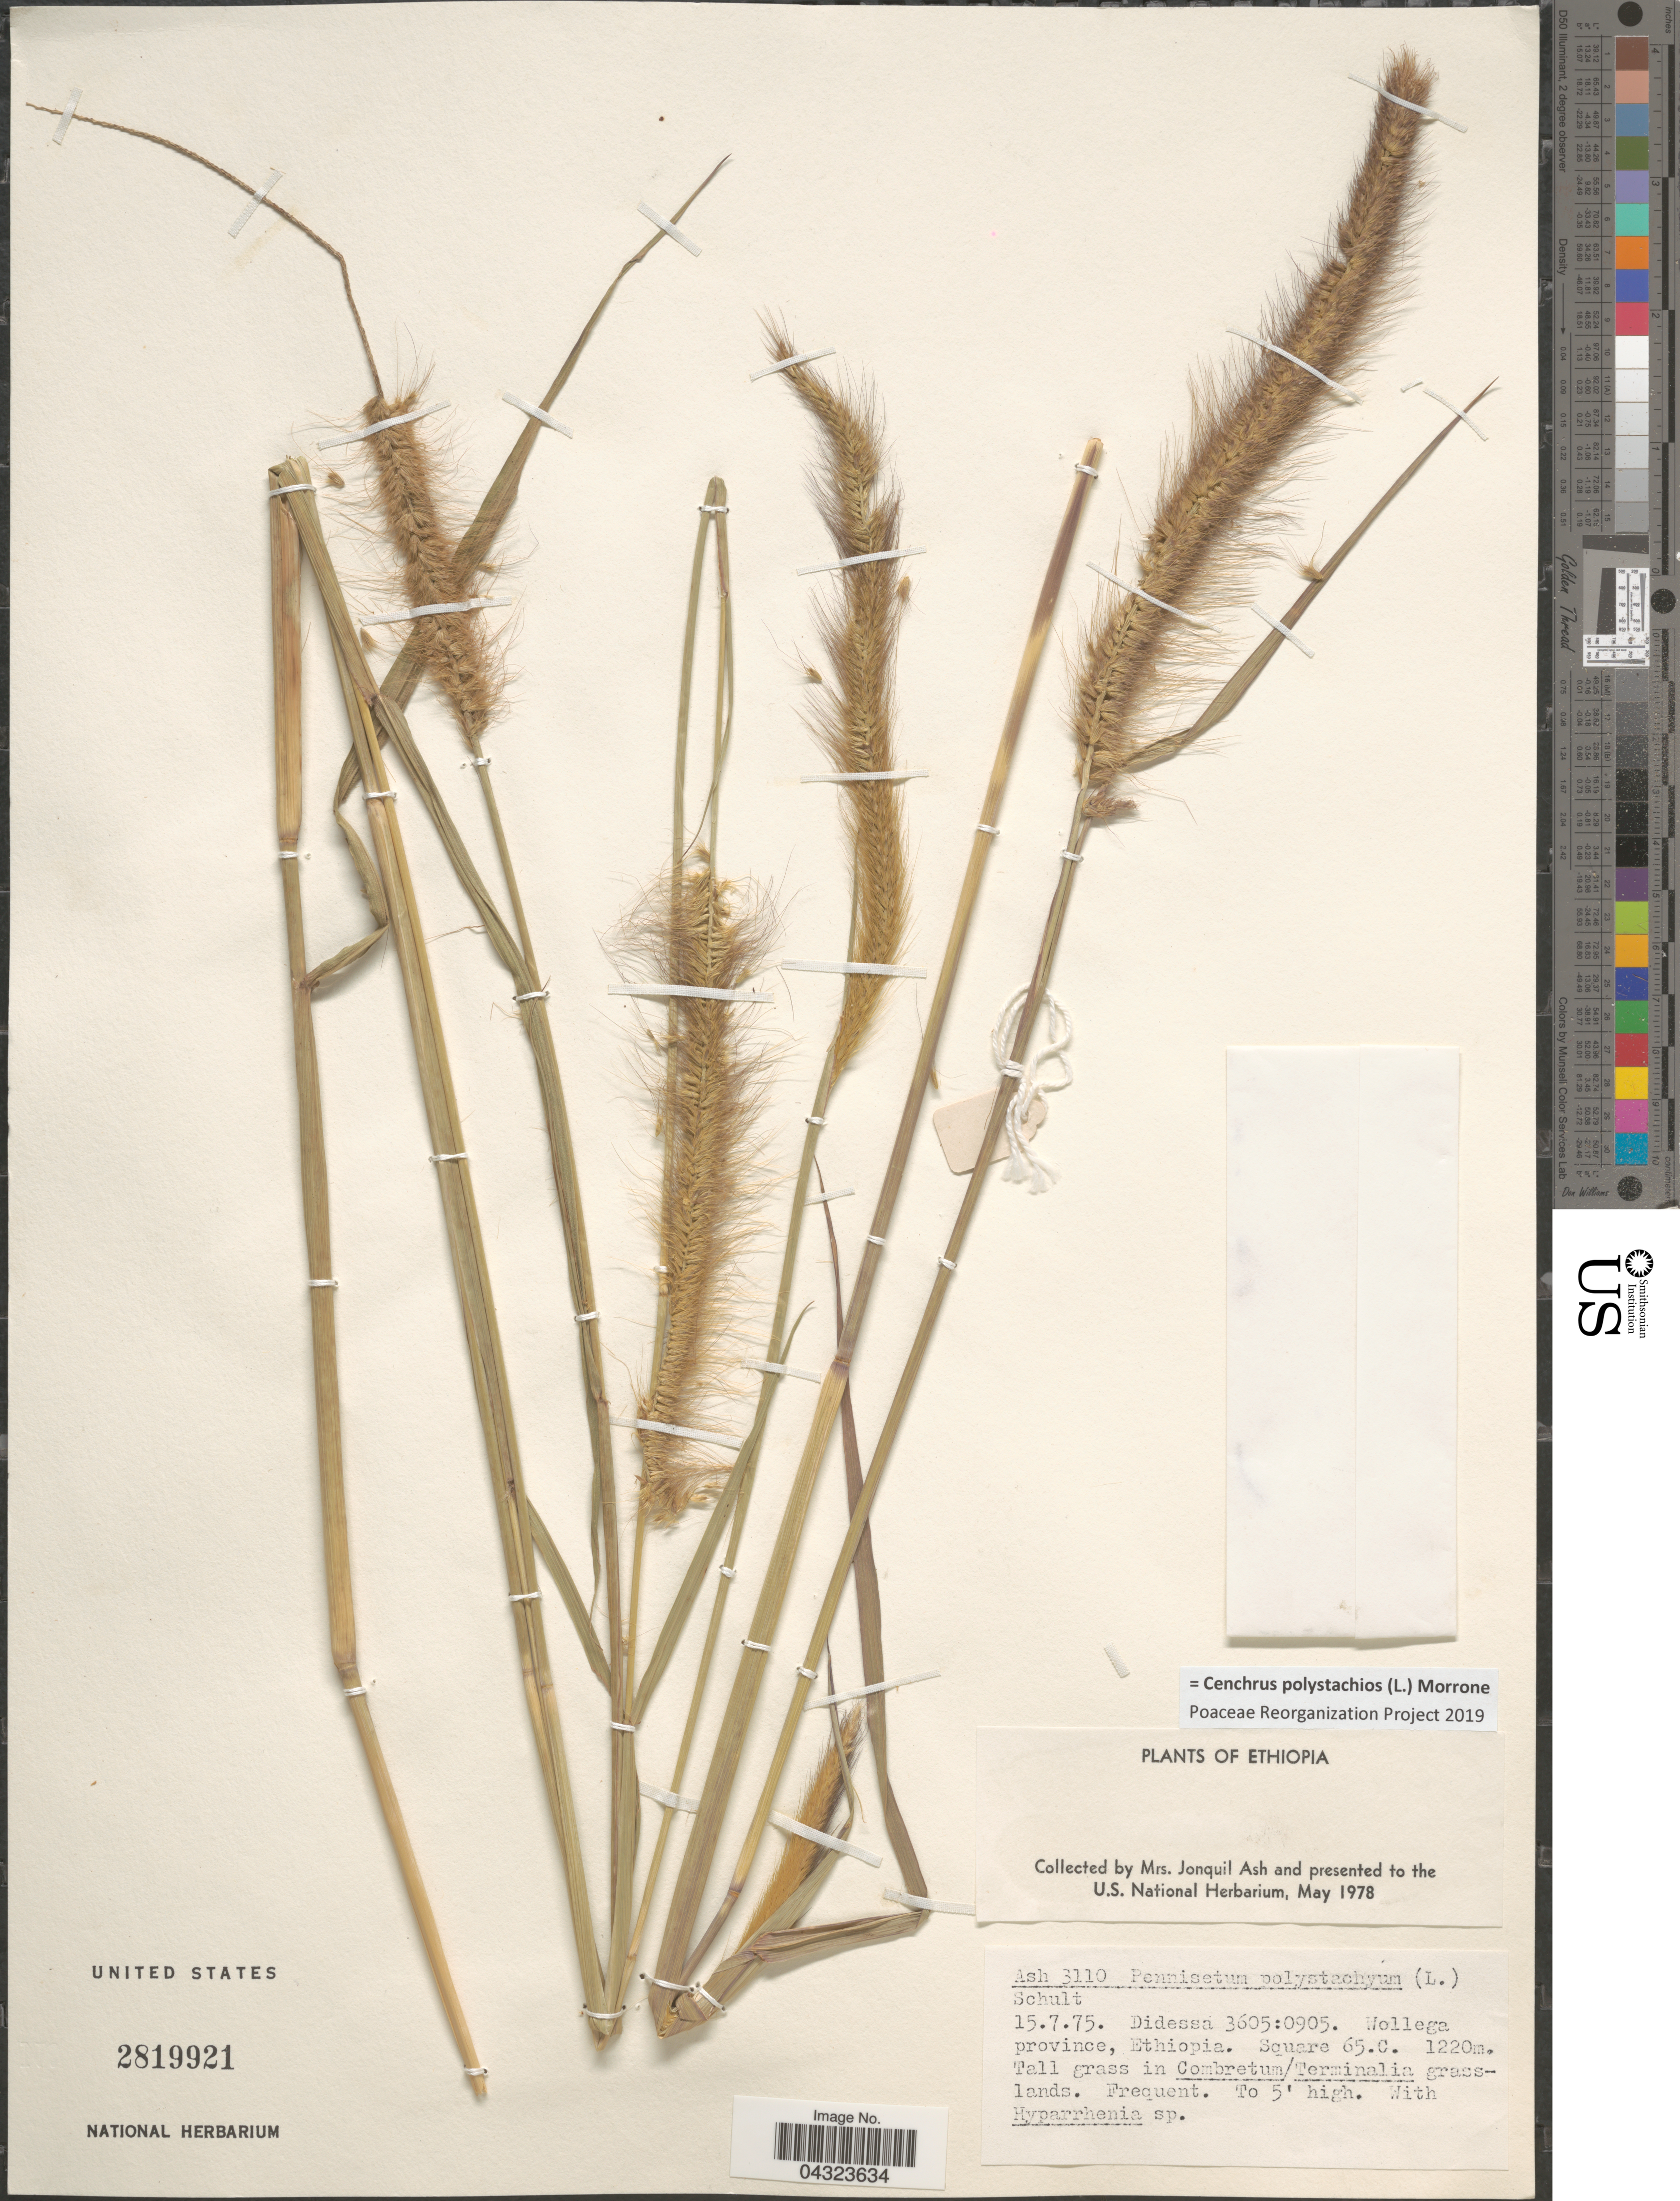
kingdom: Plantae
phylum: Tracheophyta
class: Liliopsida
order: Poales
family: Poaceae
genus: Cenchrus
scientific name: Cenchrus polystachios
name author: (L.) Morrone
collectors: J. Ash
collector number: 3110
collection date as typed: Transcribed d/m/y: 15/7/75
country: Ethiopia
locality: Didessa. Wollega province. Square 65.C.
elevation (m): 1220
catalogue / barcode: US 2819921